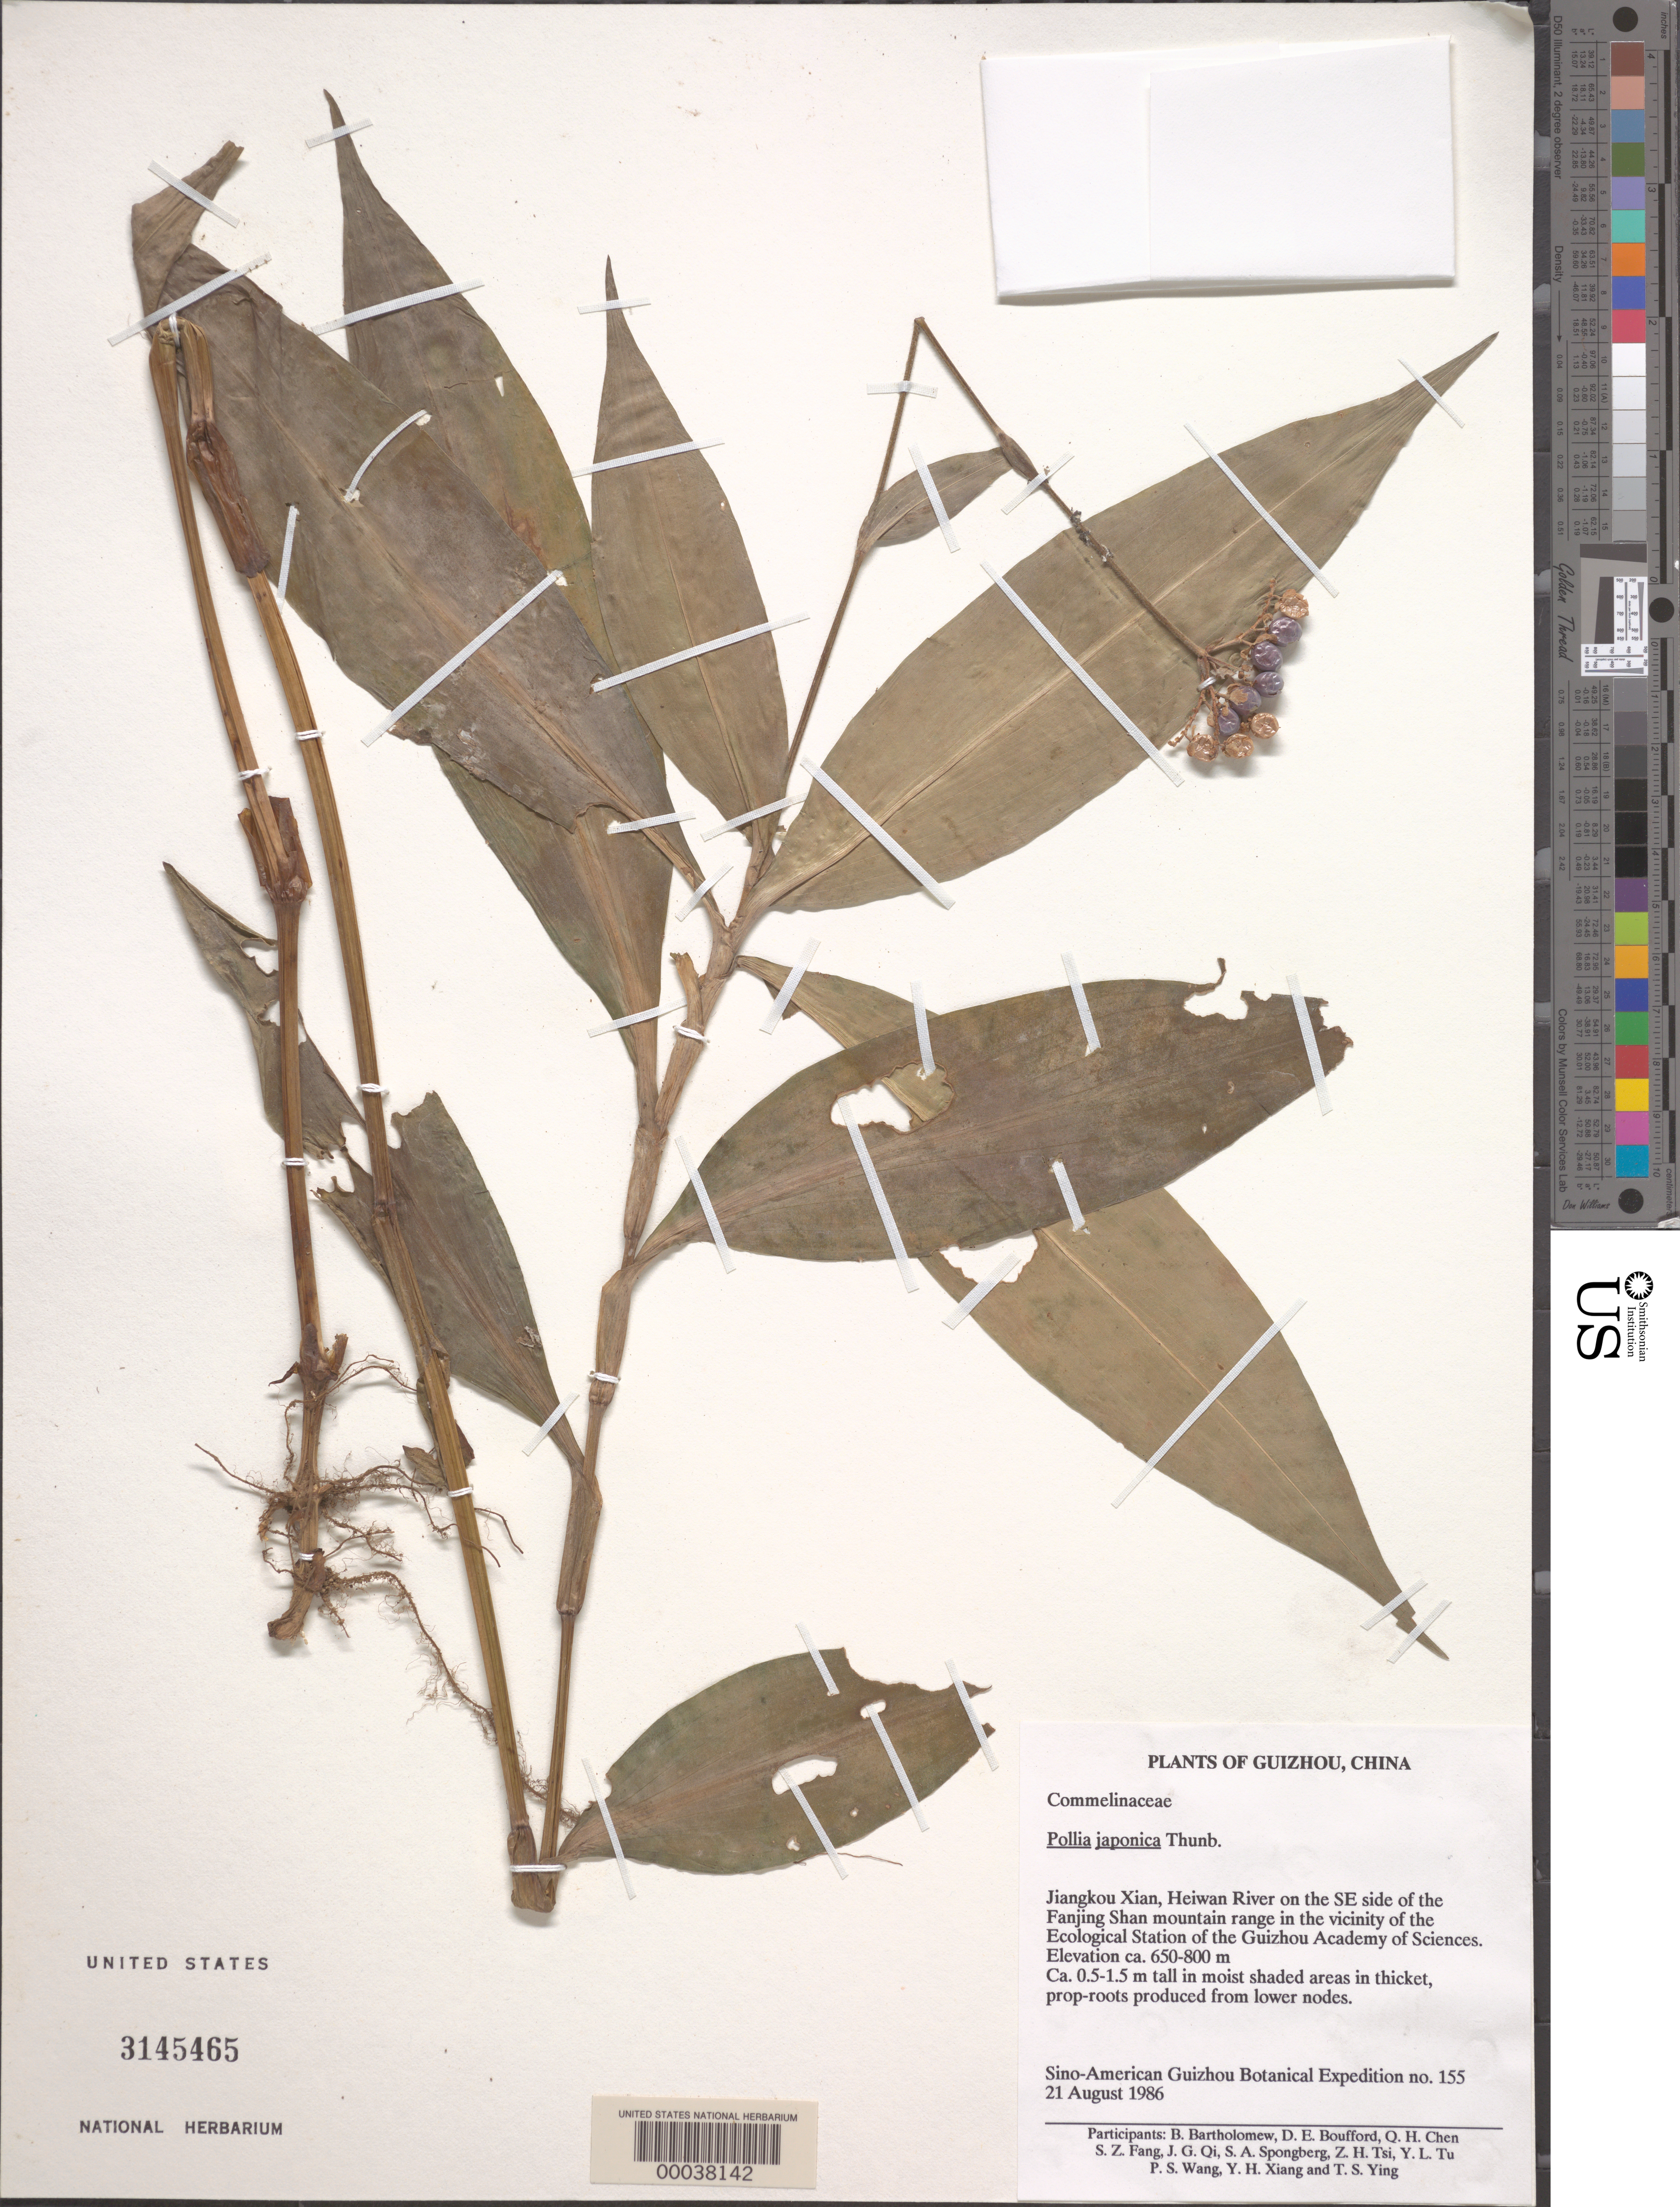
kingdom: Plantae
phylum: Tracheophyta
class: Liliopsida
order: Commelinales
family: Commelinaceae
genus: Pollia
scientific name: Pollia japonica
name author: Thunb.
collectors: B. M. Bartholomew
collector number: Exped. # 155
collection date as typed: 21 Aug 1986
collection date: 1986-08-21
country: China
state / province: Guizhou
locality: Jiangkou xian, heiwan river on the se side of the fanjing shan mt range, near the ecological station of the guizhou acad of scs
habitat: In moist shaded areas in thicket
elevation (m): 650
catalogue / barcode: US 3145465